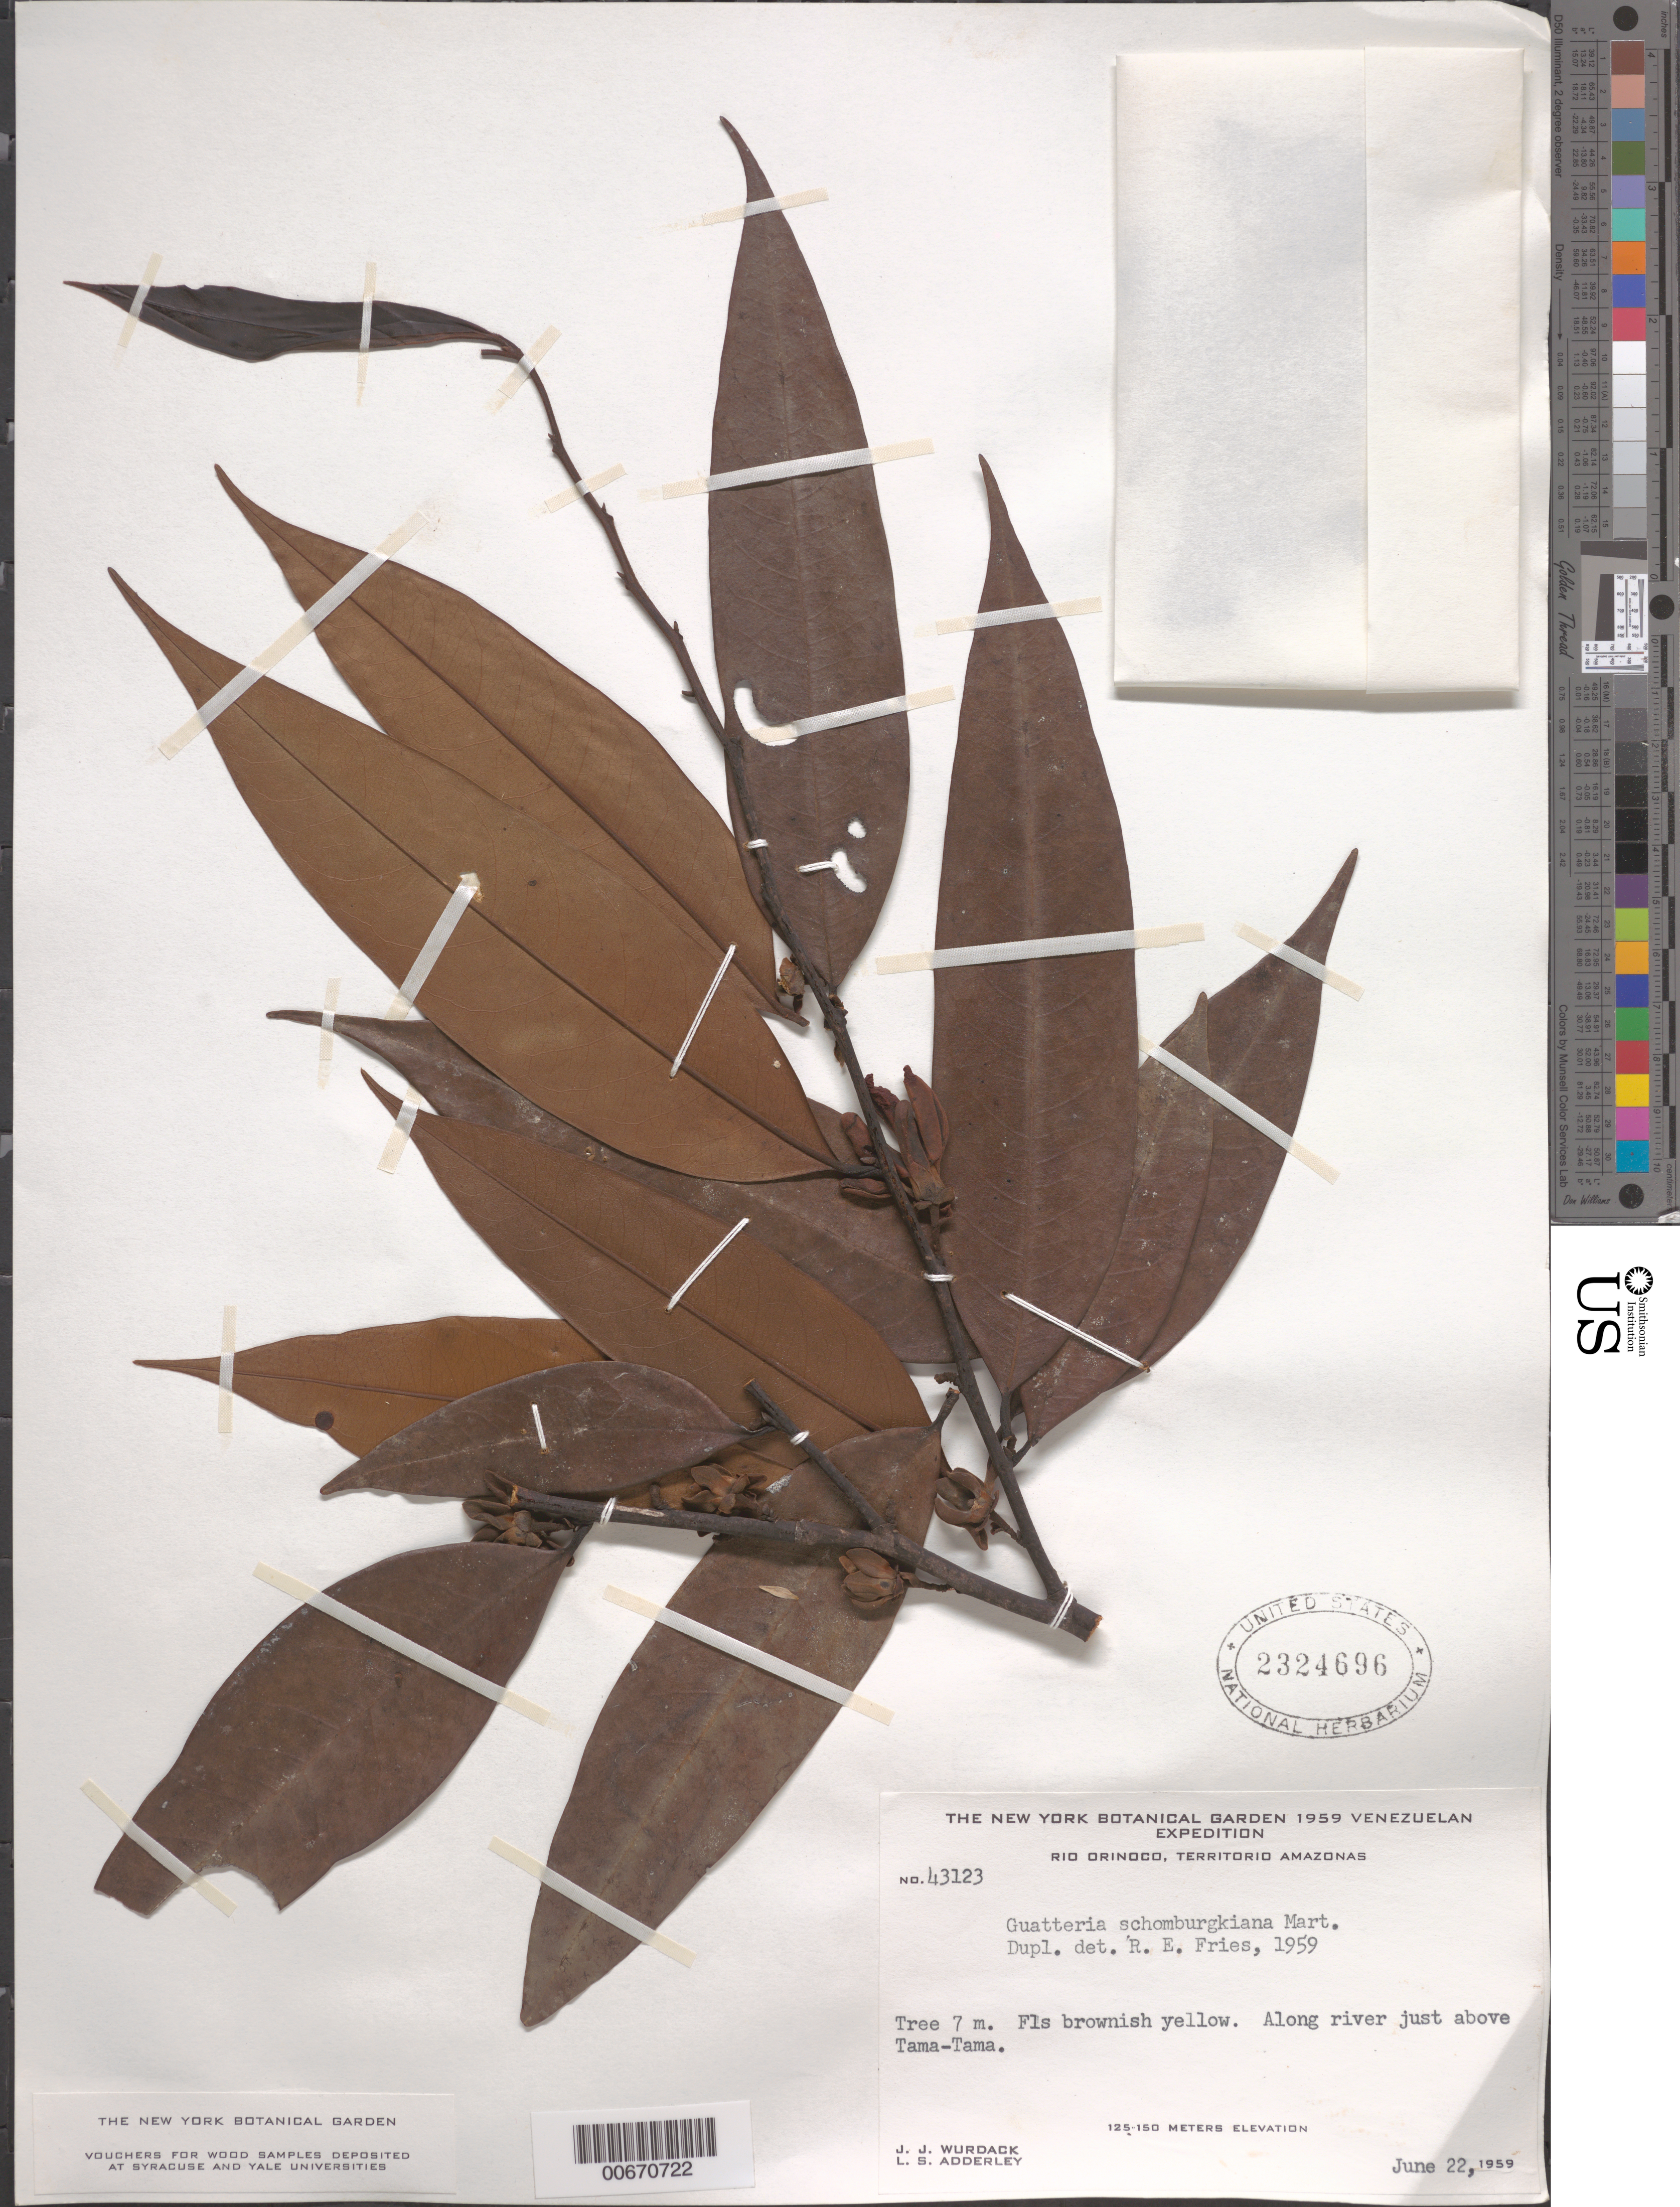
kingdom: Plantae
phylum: Tracheophyta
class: Magnoliopsida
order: Magnoliales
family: Annonaceae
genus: Guatteria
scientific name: Guatteria schomburgkiana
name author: Mart.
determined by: Fries, R. E.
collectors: J. J. Wurdack & L. S. Adderley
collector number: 43123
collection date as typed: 22-Jun-59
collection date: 1959-06-22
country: Venezuela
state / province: Amazonas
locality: Río Orinoco, Tama-Tama, just above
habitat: Along river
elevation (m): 125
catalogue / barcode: US 2324696